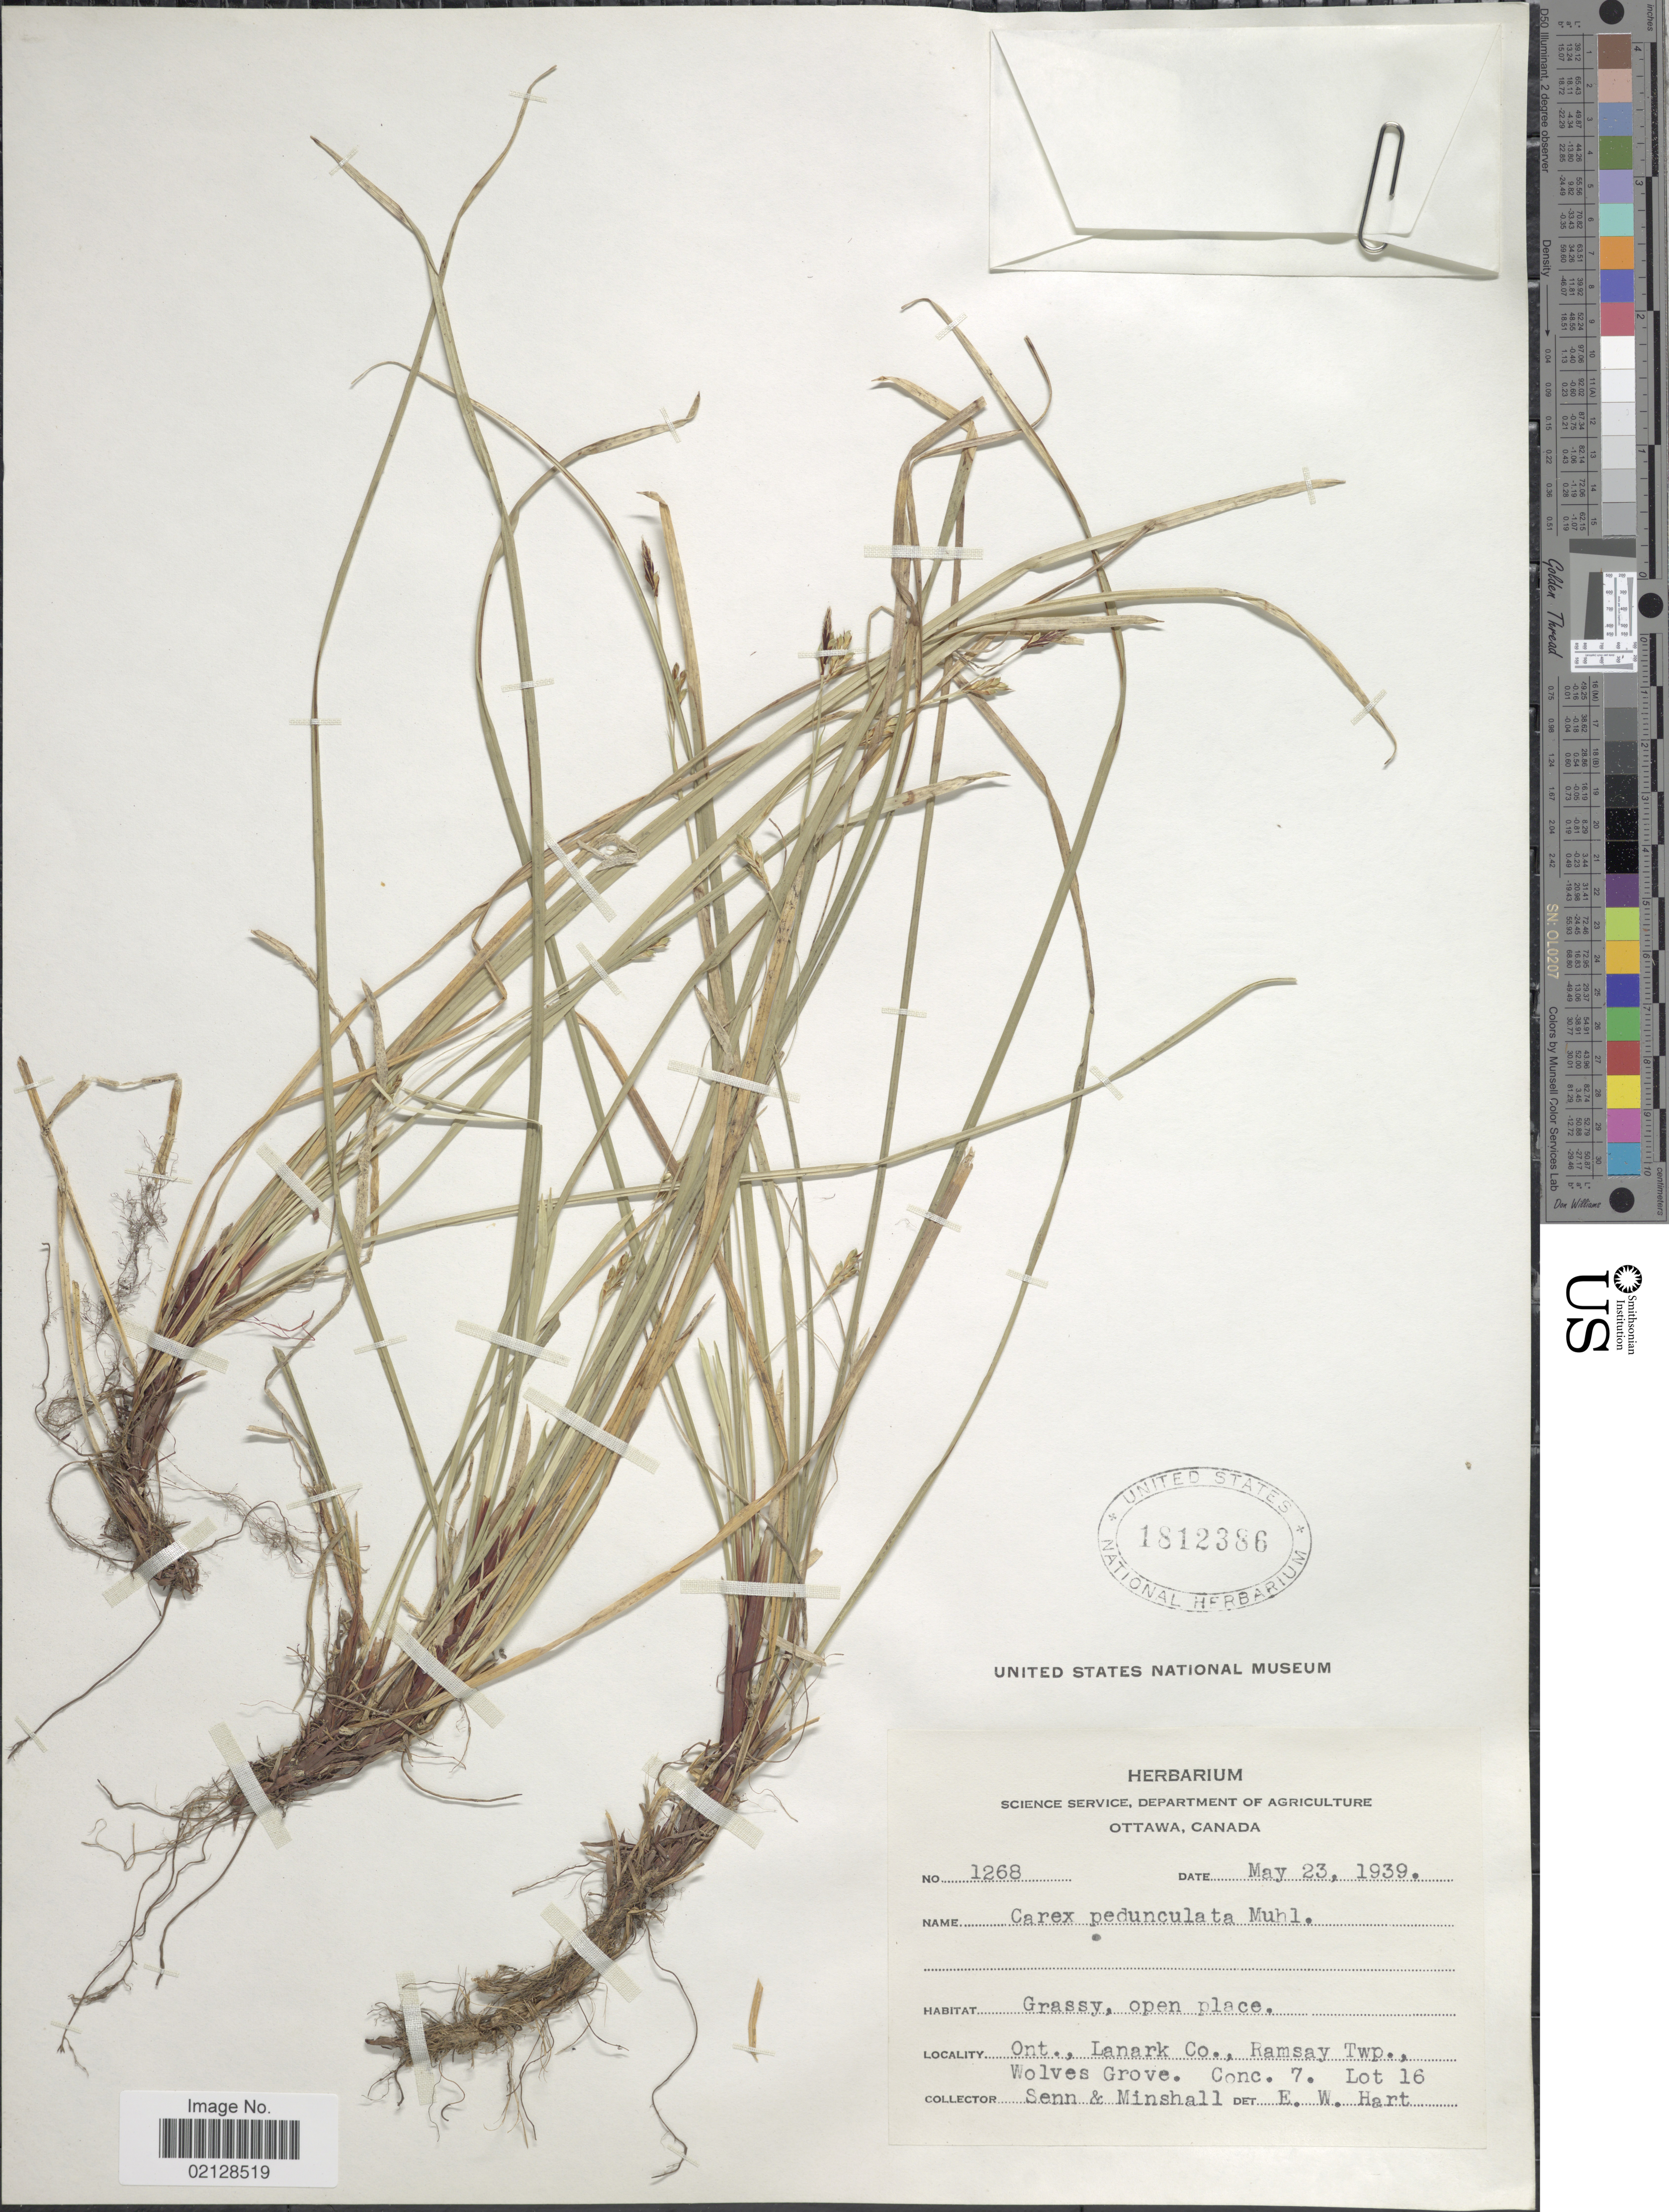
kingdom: Plantae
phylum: Tracheophyta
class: Liliopsida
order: Poales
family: Cyperaceae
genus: Carex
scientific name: Carex pedunculata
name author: Muhl. ex Willd.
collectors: H. Senn & W. Minshall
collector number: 1268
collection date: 1939-05-23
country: Canada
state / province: Ontario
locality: Ont., Lanark Co., Ramsay Twp., Wolves Grove, Conc. 7., Lot 16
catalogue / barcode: US 1812386